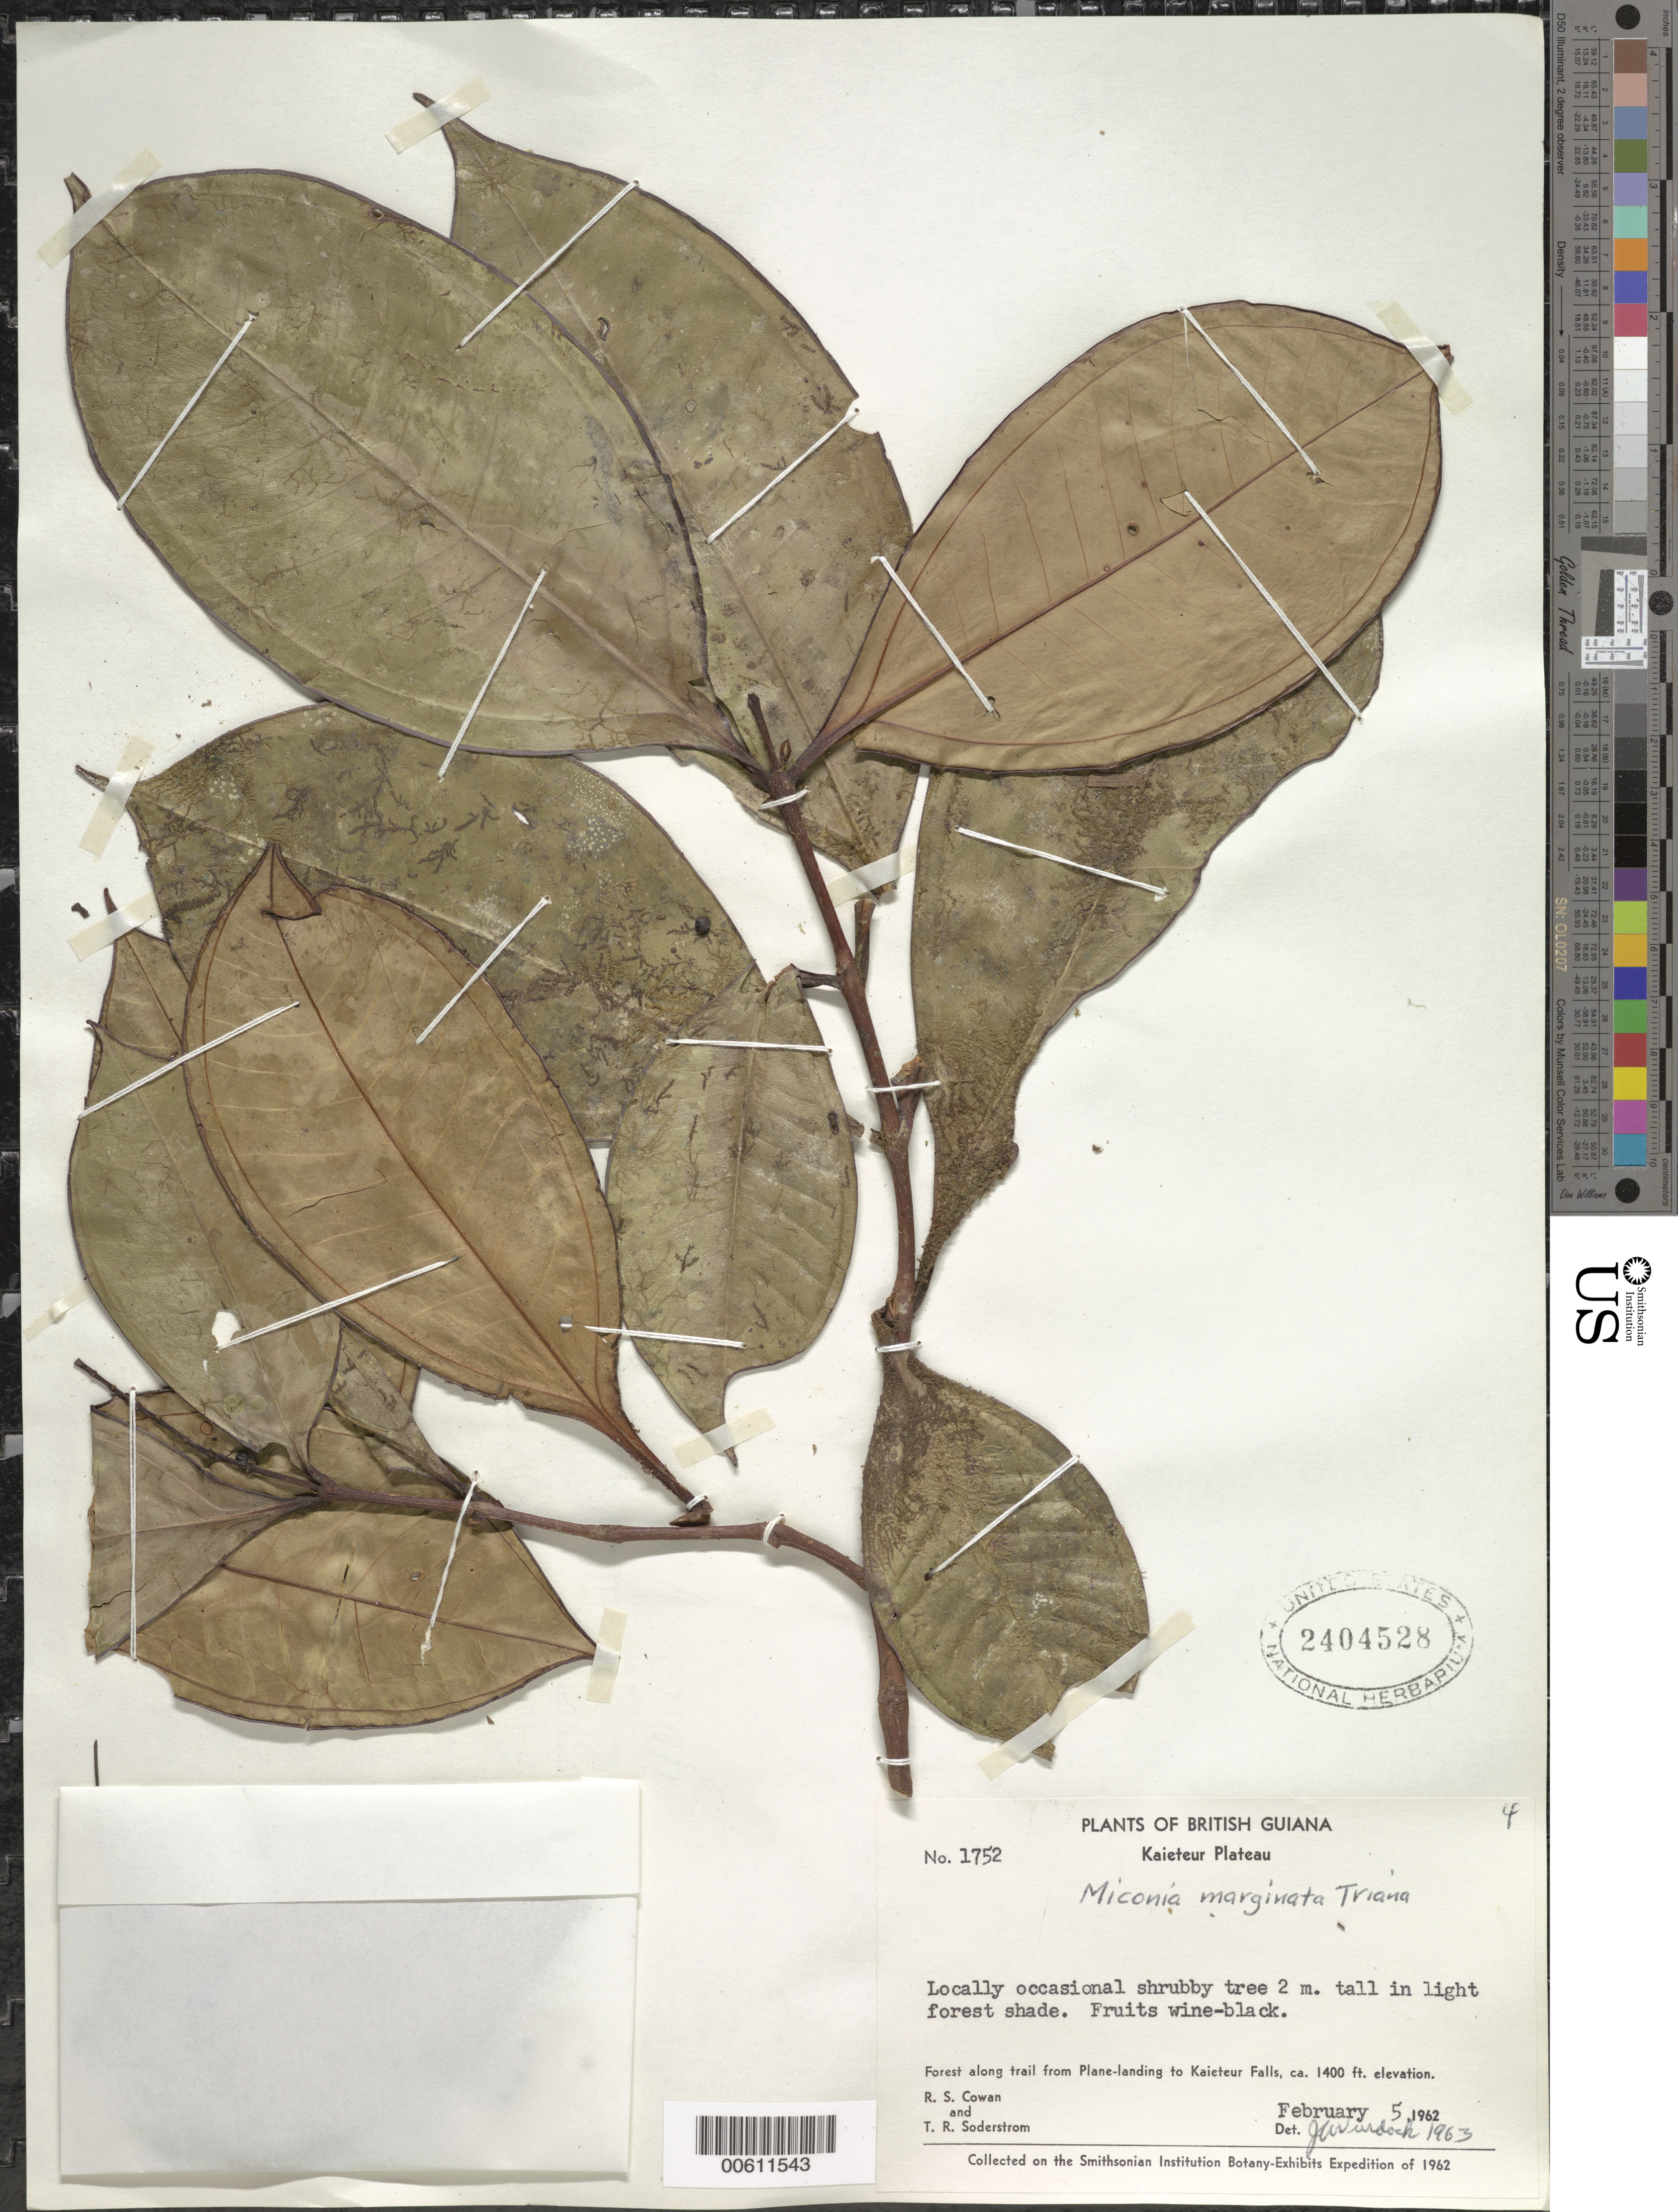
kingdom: Plantae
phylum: Tracheophyta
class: Magnoliopsida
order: Myrtales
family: Melastomataceae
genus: Miconia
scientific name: Miconia marginata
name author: Triana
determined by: Wurdack, John J., (US), US (UNITED STATES)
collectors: R. S. Cowan & T. R. Soderstrom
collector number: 1752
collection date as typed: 5-Feb-62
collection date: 1962-02-05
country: Guyana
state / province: Potaro-Siparuni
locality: Kaieteur Plateau, along trail from plane landing to Kaieteur Falls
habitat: Forest along river; in light forest shade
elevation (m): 427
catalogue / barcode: US 2404528